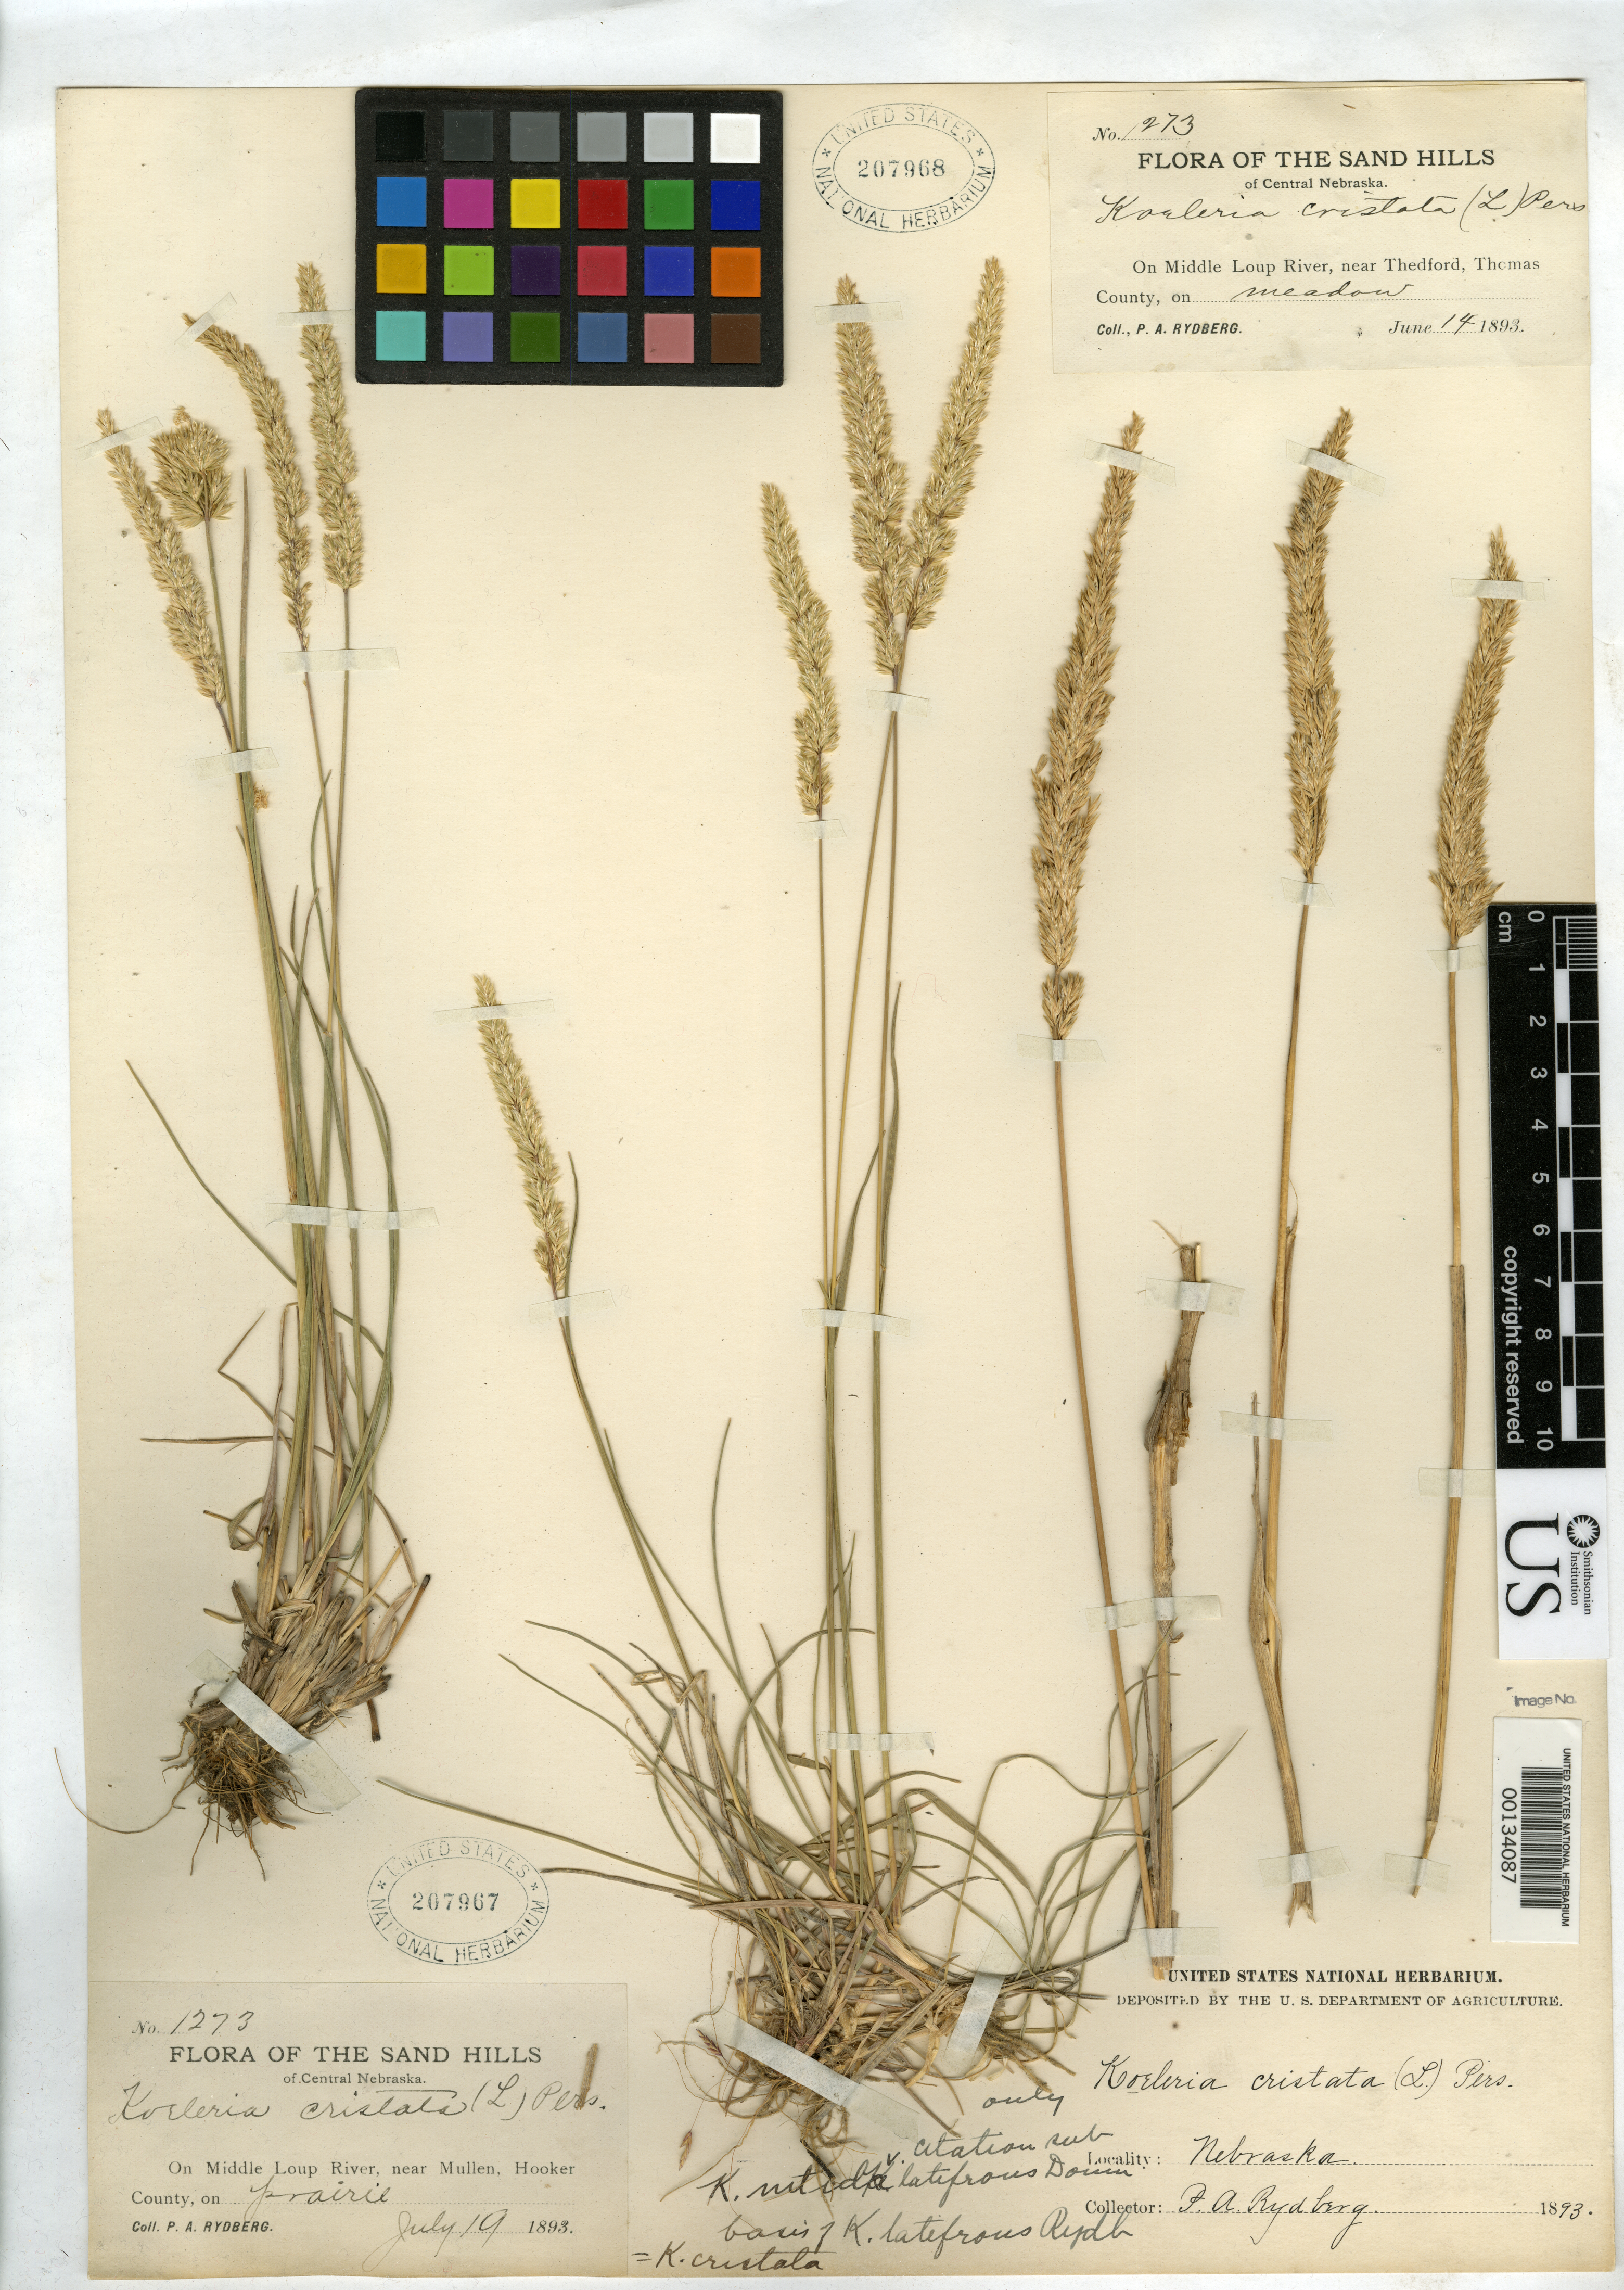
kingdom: Plantae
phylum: Tracheophyta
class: Liliopsida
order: Poales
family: Poaceae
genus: Koeleria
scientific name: Koeleria nitida var. latifrons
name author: Domin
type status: Isotype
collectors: P. A. Rydberg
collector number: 1273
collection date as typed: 14 Jun 1893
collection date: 1893-06-14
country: United States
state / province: Nebraska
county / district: Thomas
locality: On Middle Loup River near Thedford.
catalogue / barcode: US 207968